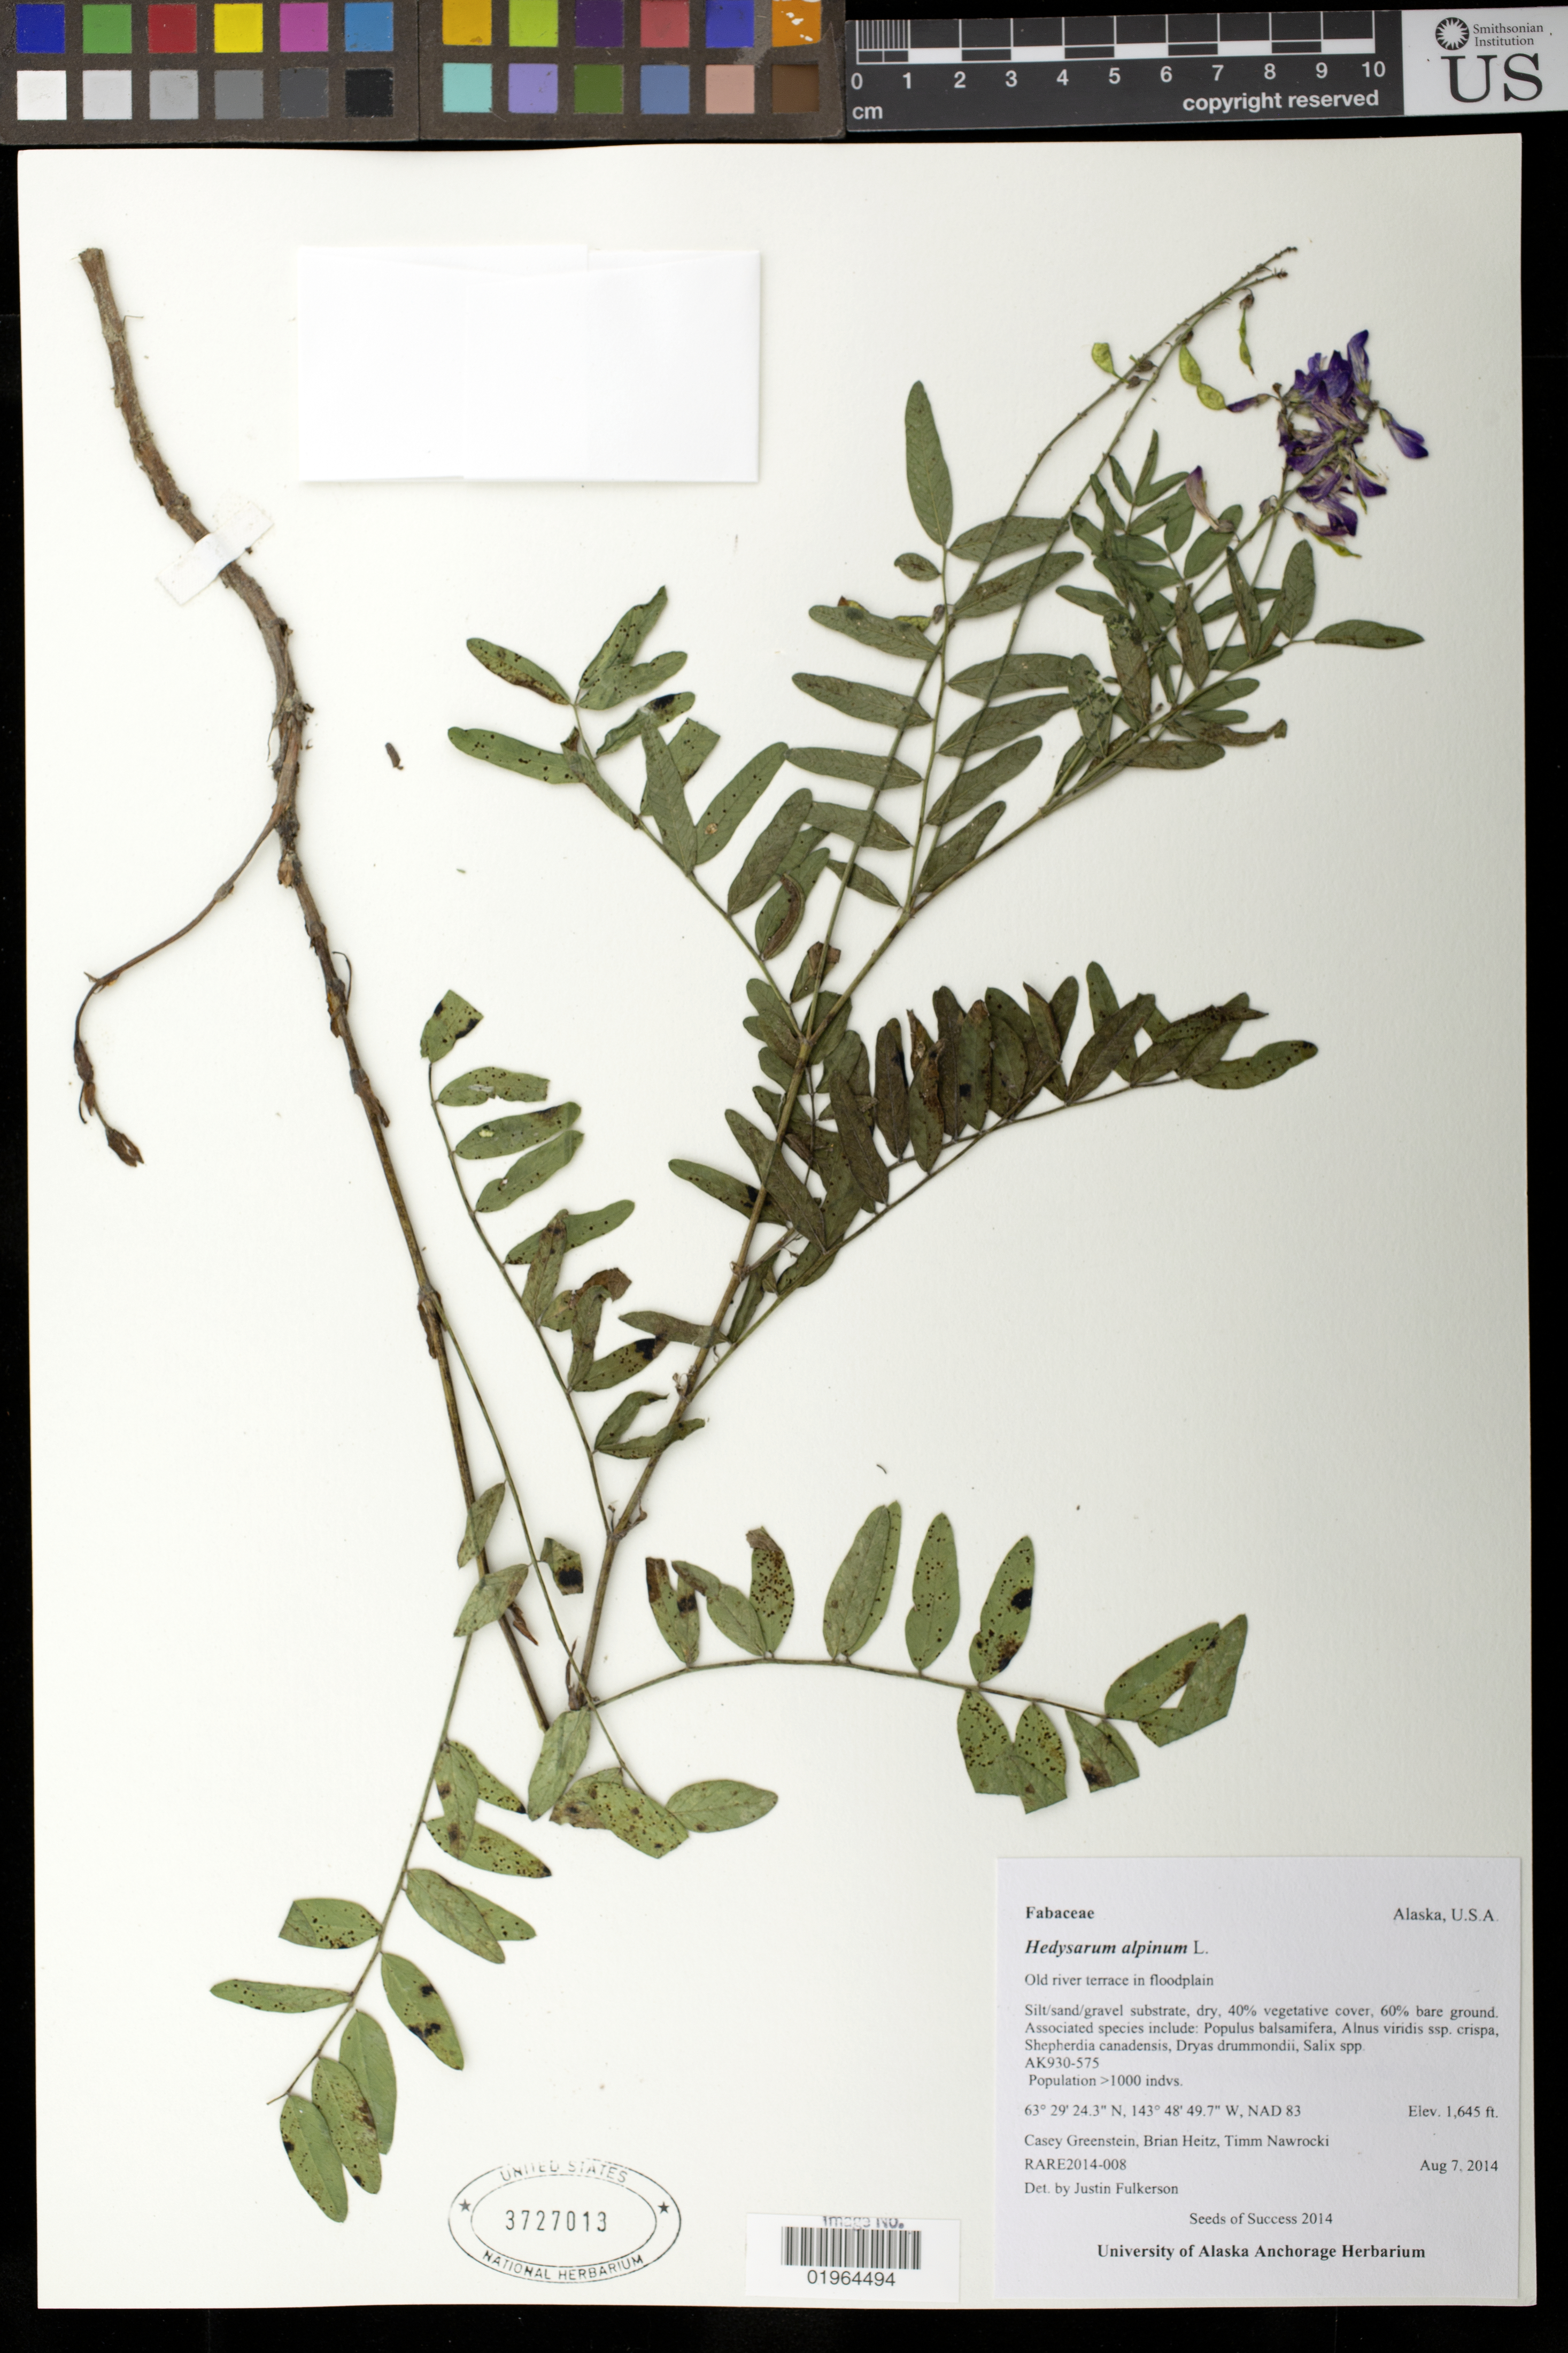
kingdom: Plantae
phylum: Tracheophyta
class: Magnoliopsida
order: Fabales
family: Fabaceae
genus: Hedysarum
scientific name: Hedysarum alpinum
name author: L.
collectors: C. Greenstein, B. Heitz & T. Nawrocki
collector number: RARE2014-008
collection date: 2014-08-07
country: United States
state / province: Alaska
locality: Old River terrace in floodplain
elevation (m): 501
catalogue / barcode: US 3727013